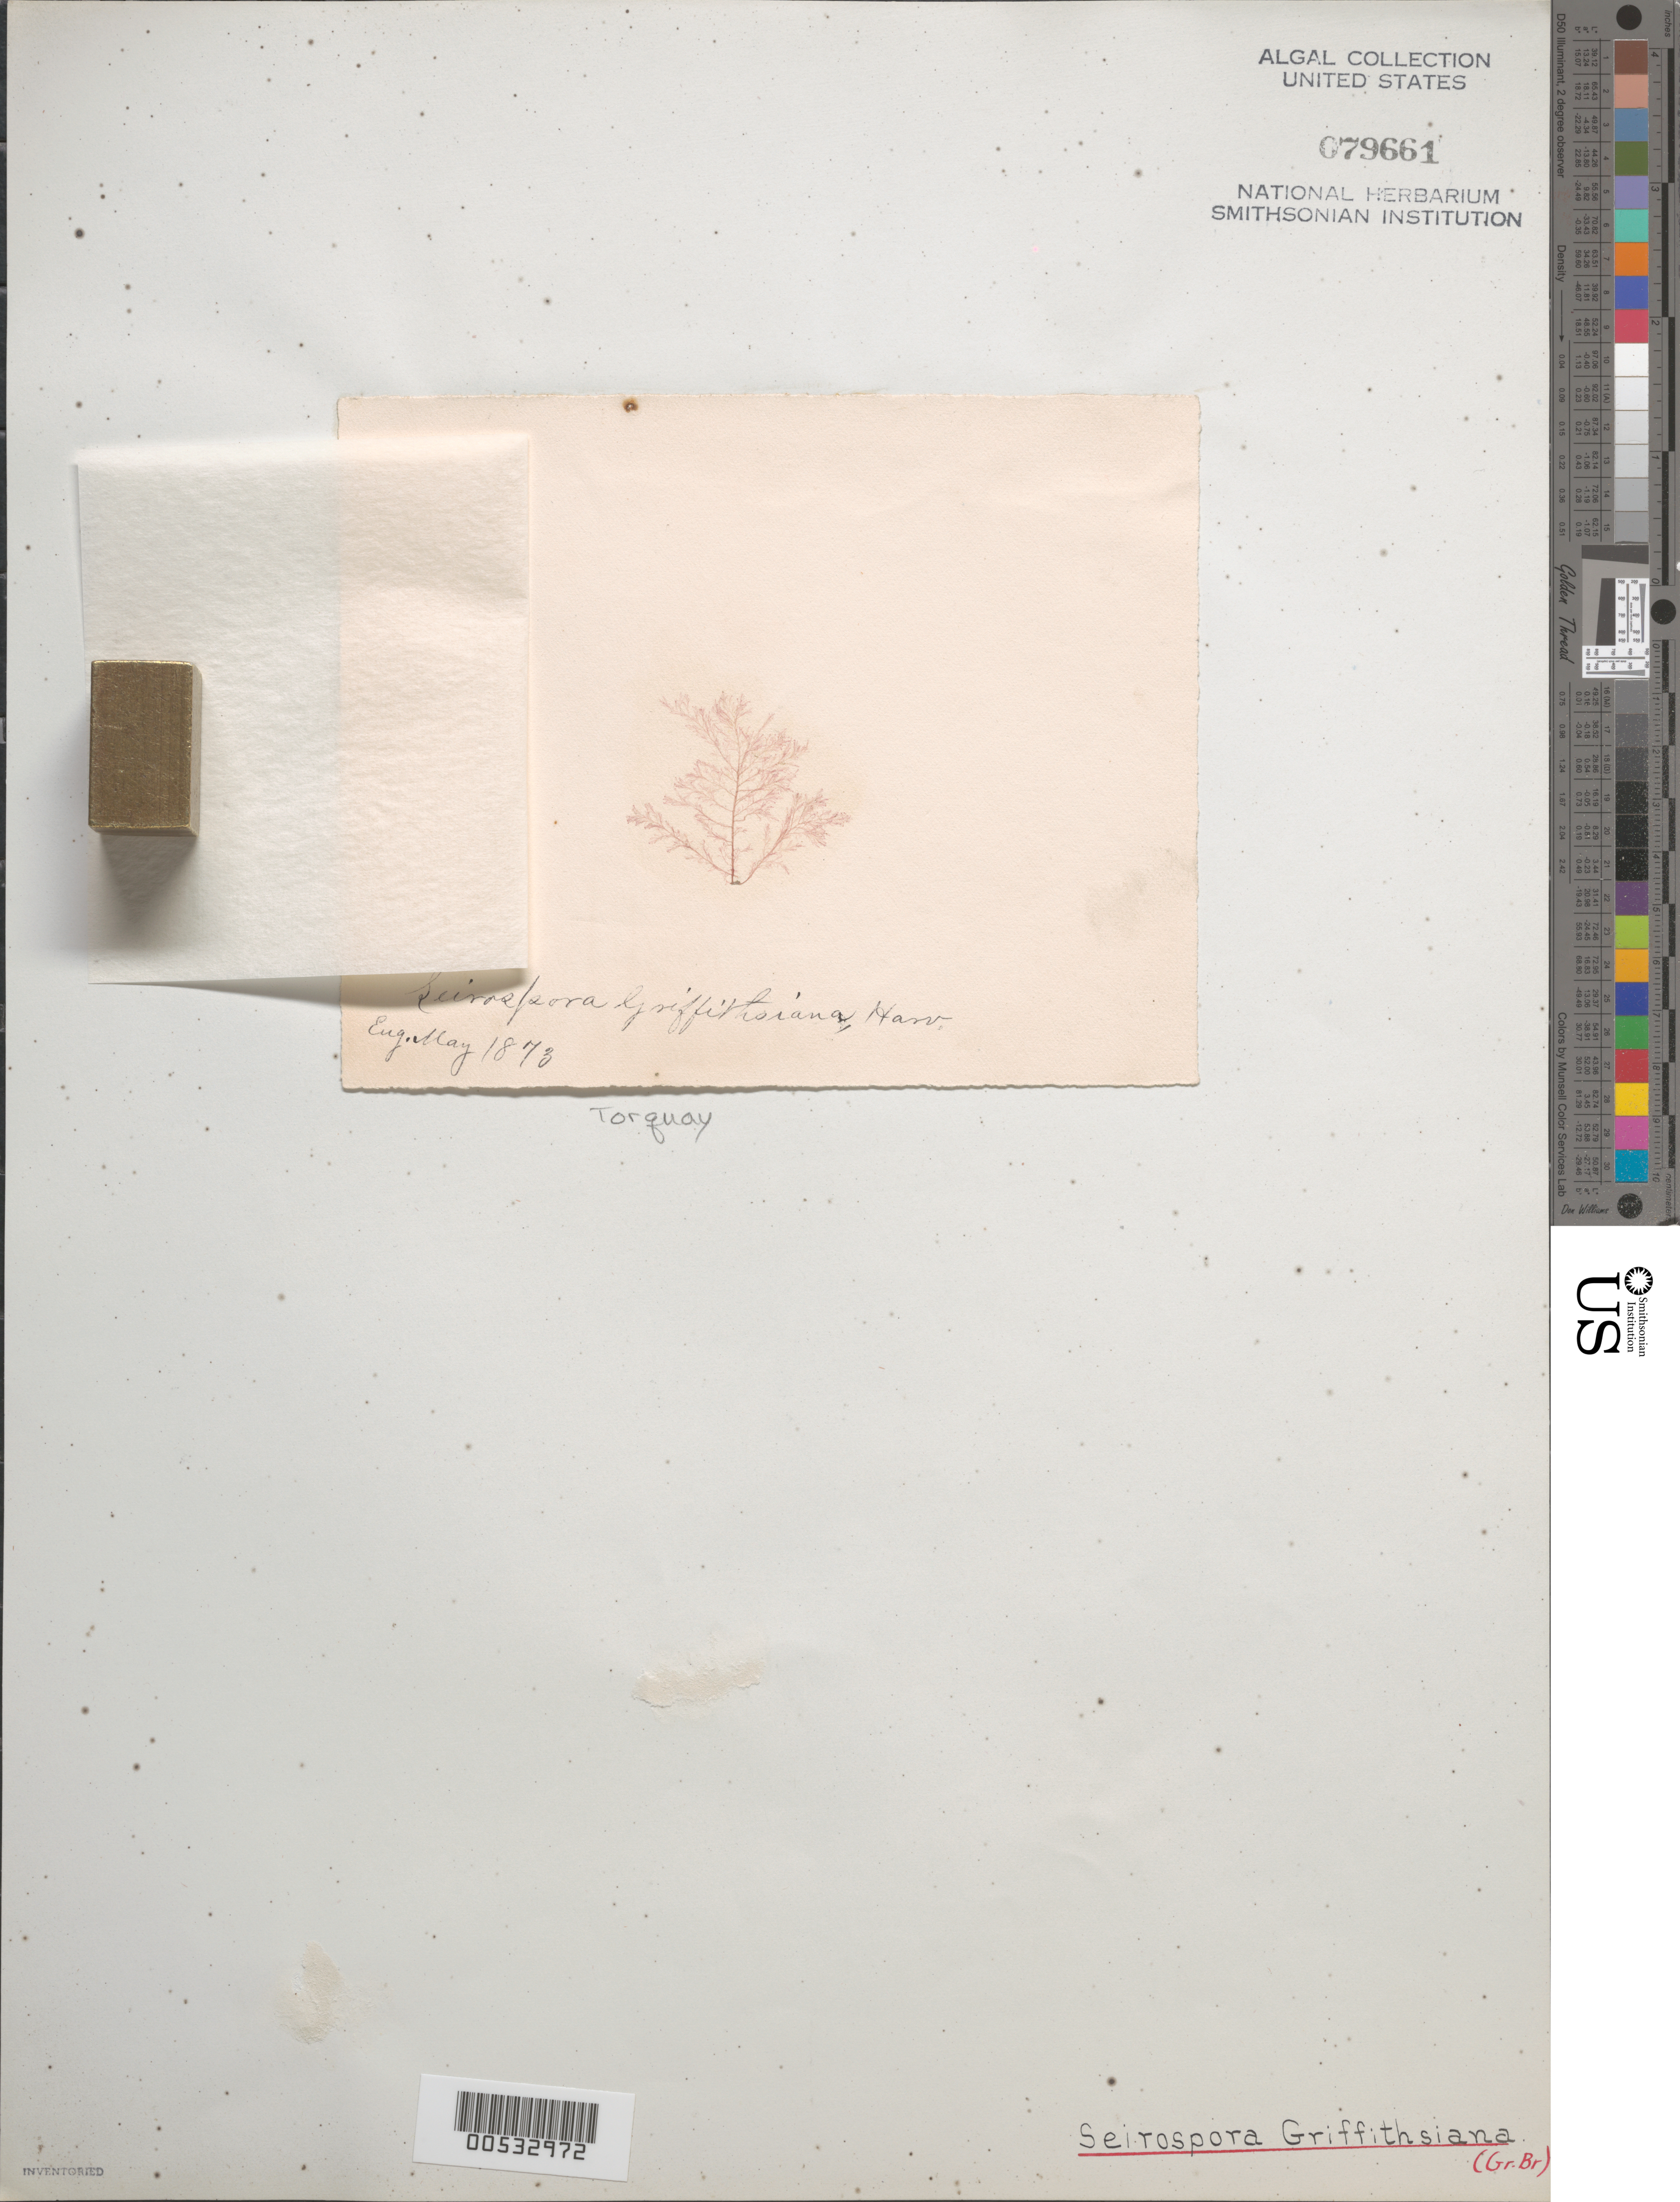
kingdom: Plantae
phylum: Rhodophyta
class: Florideophyceae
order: Ceramiales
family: Callithamniaceae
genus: Seirospora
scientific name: Seirospora interrupta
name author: (Sm.) F. Schmitz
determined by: Algae name updating Project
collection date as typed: May 1873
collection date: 1873-05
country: United Kingdom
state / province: England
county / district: Devon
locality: Torquay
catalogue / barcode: US 79661